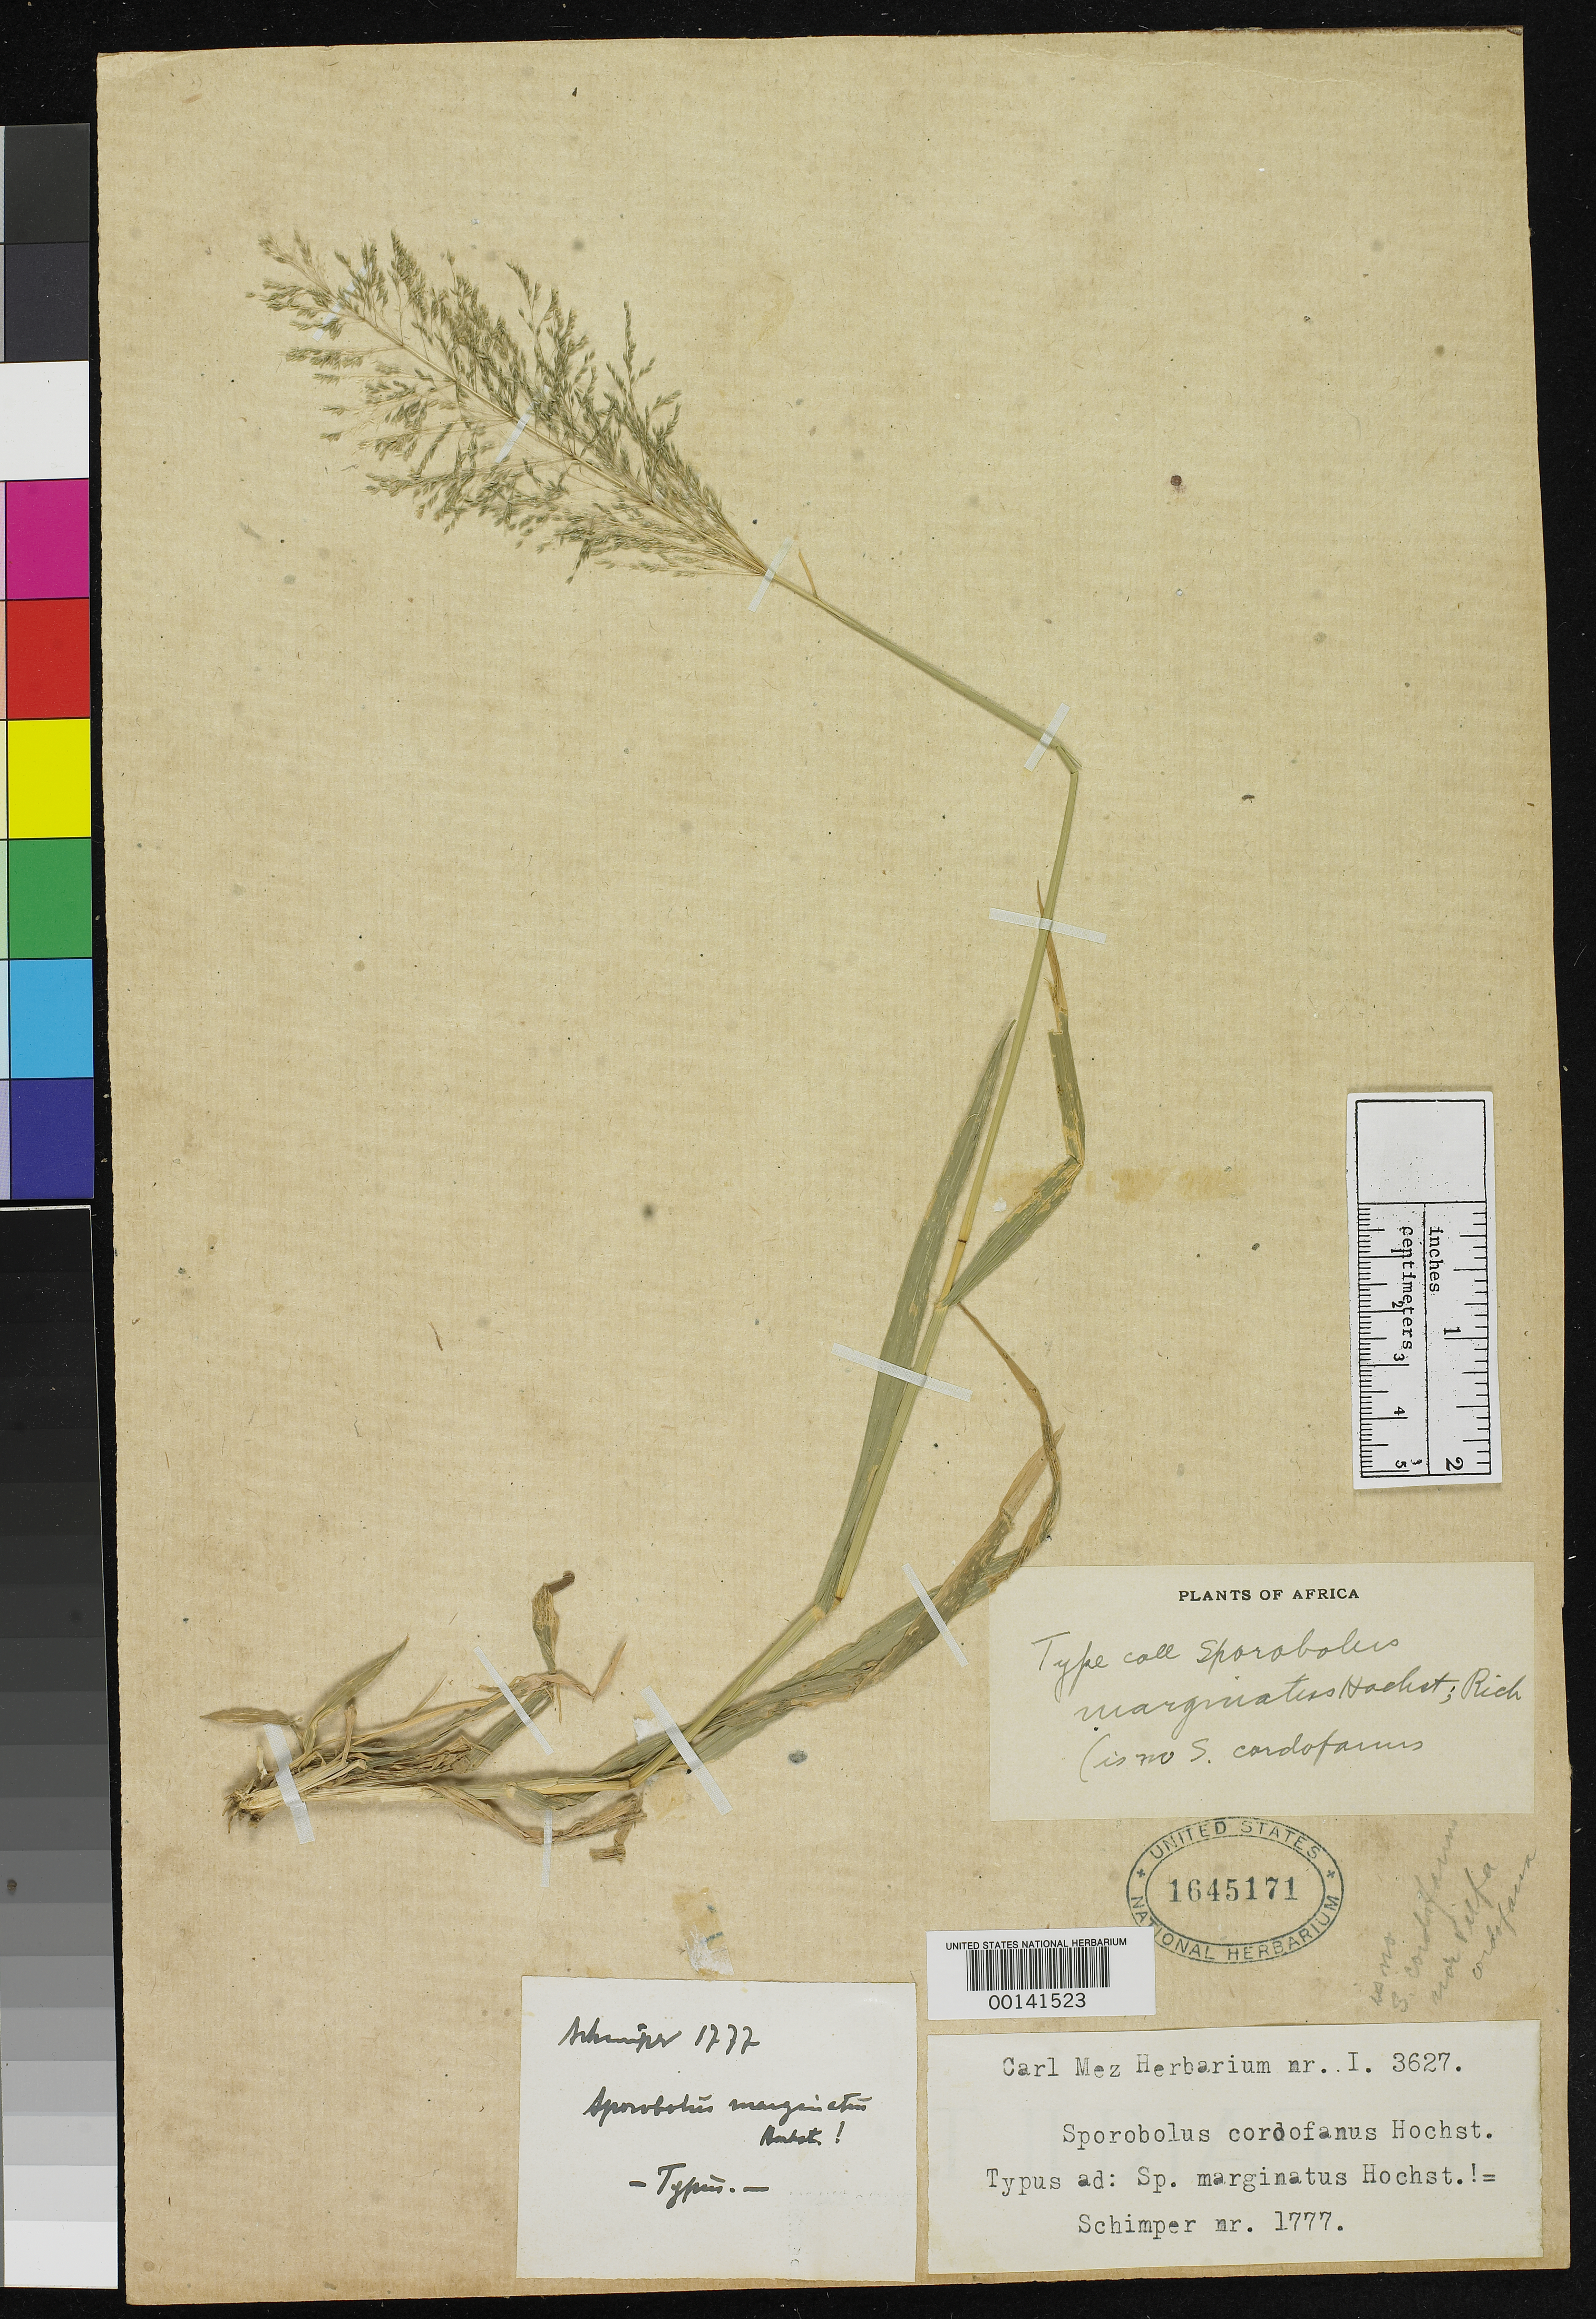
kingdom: Plantae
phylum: Tracheophyta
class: Liliopsida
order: Poales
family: Poaceae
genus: Sporobolus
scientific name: Sporobolus marginatus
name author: Hochst. ex A. Rich.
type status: Isotype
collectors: G. W. Schimper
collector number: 1777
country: Ethiopia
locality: Et in Valle Lata Meda.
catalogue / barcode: US 1645171